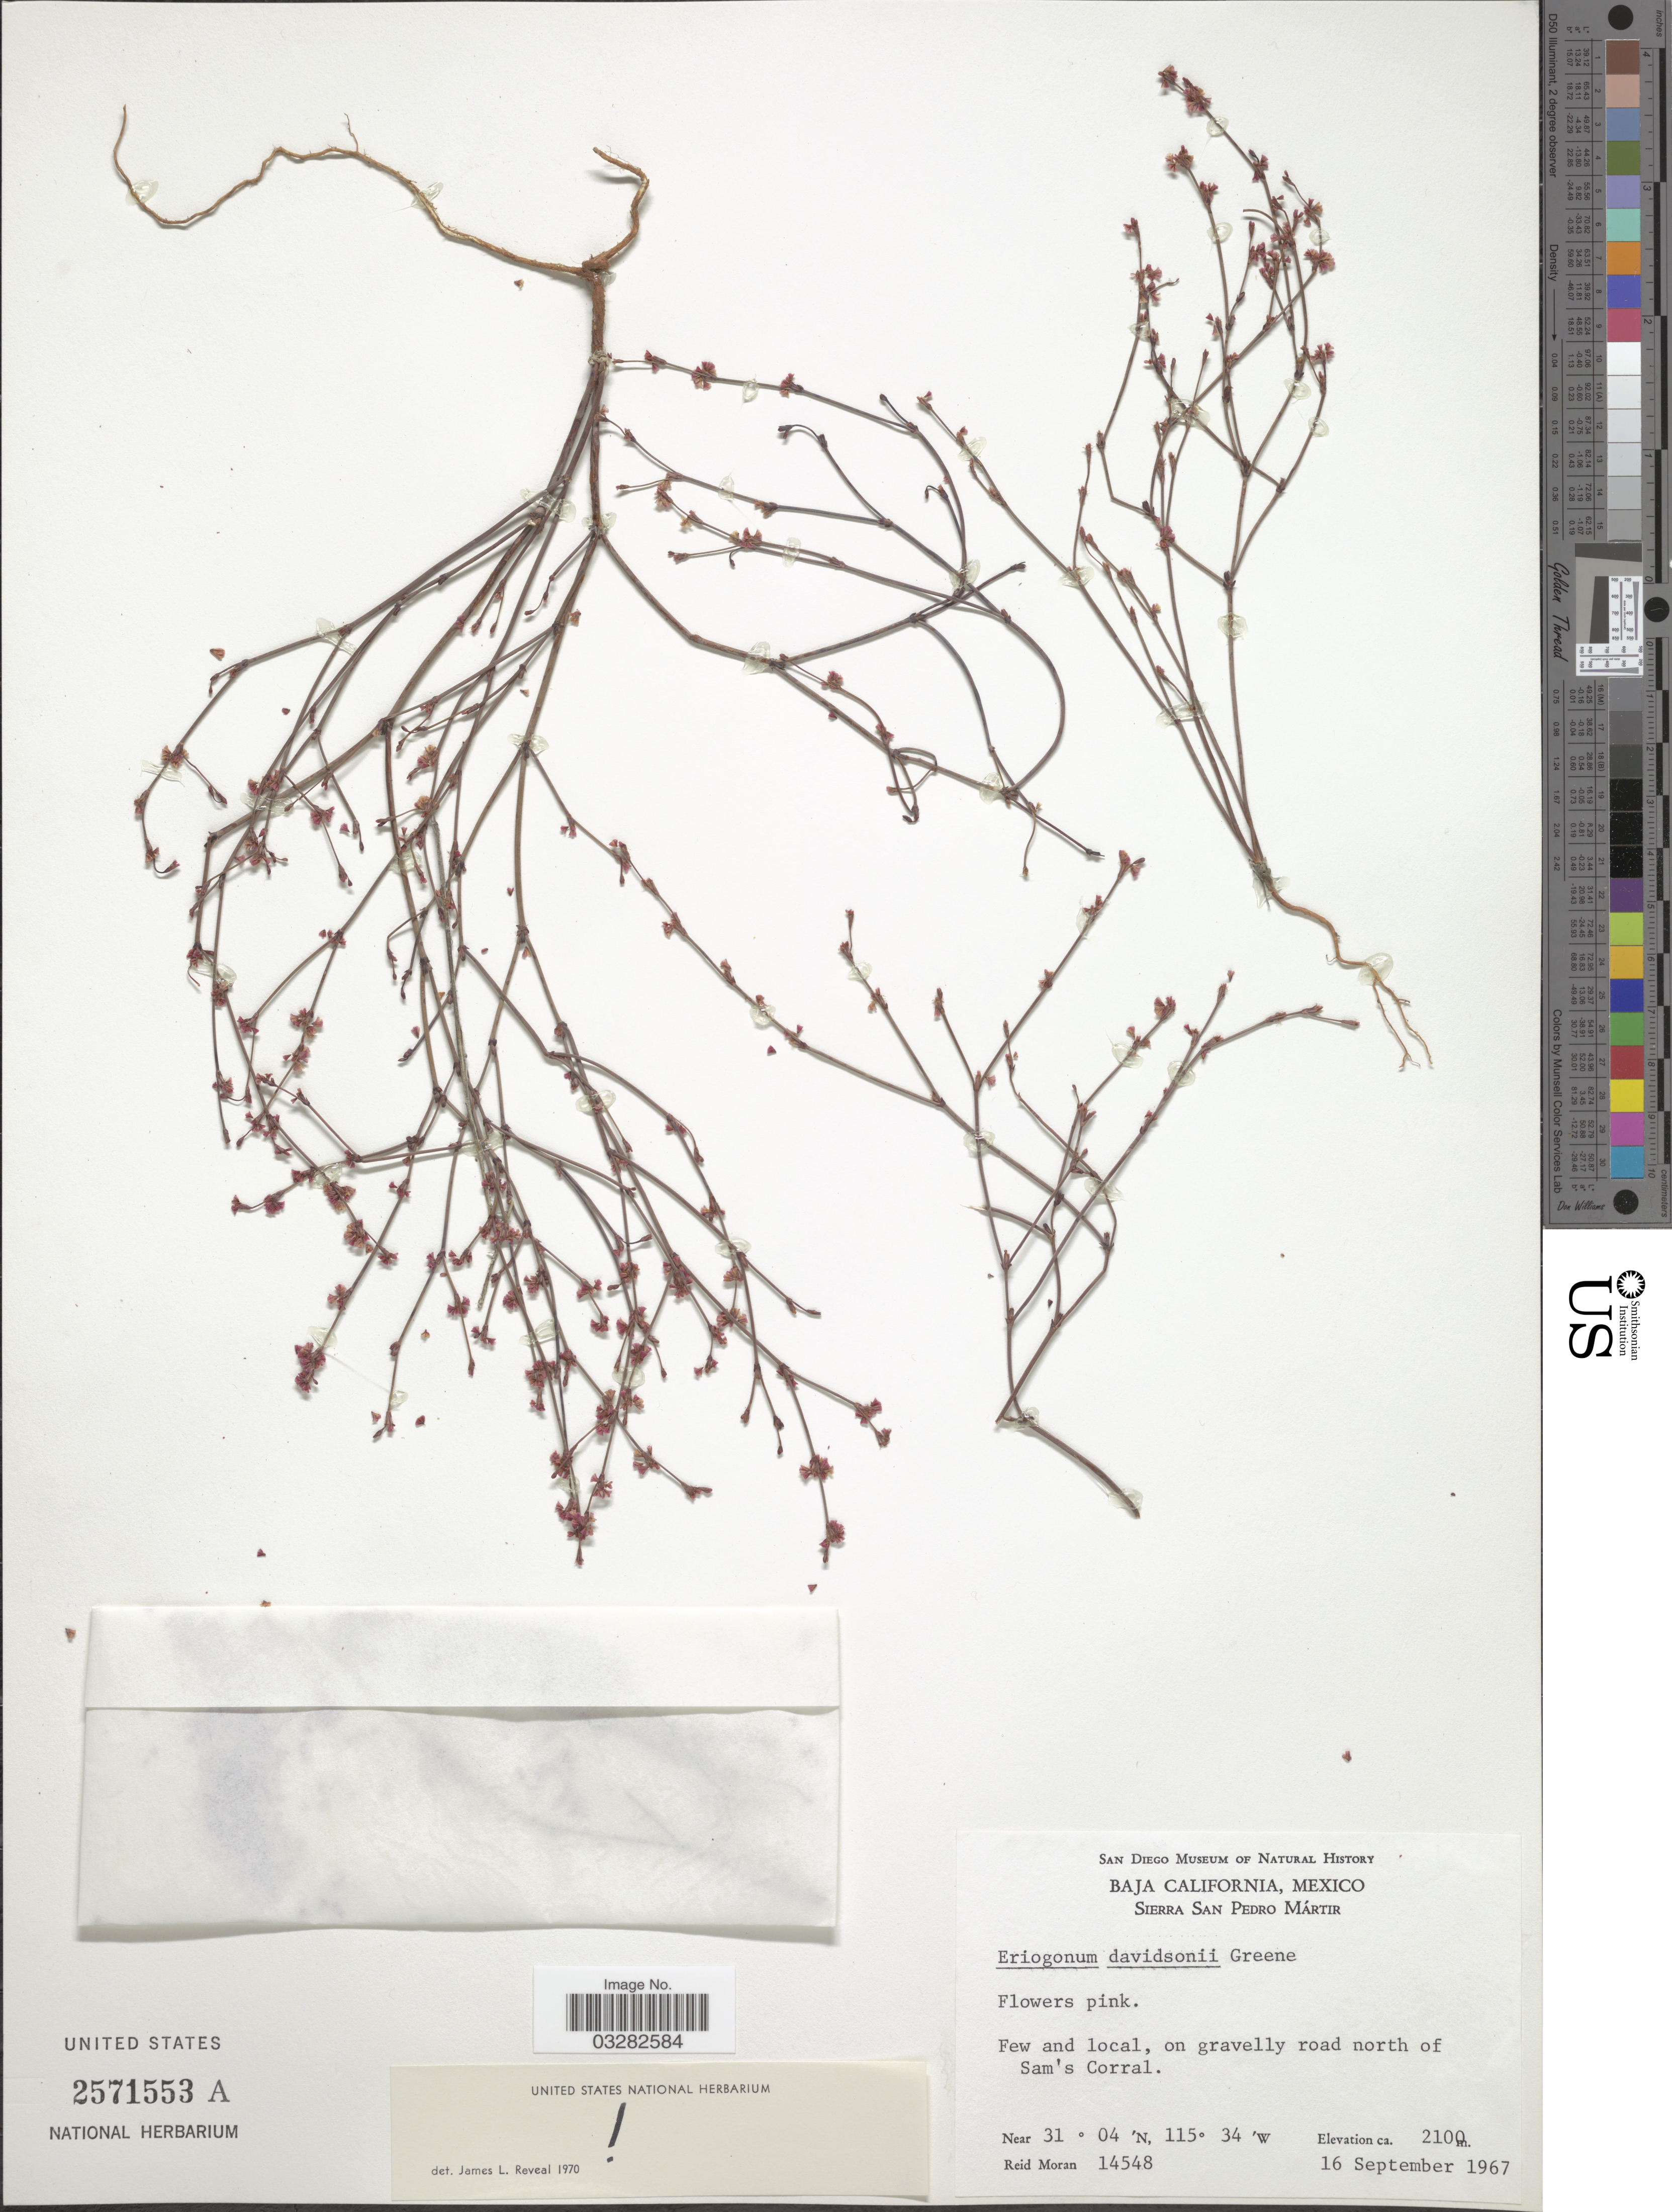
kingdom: Plantae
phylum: Tracheophyta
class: Magnoliopsida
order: Caryophyllales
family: Polygonaceae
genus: Eriogonum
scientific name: Eriogonum davidsonii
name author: Greene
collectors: R. Moran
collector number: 14548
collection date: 1967-09-16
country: Mexico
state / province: Baja California Norte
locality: Sierra San Pedro Mártir. On gravelly road north of Sam's Corral.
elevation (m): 2100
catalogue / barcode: US 2571553A